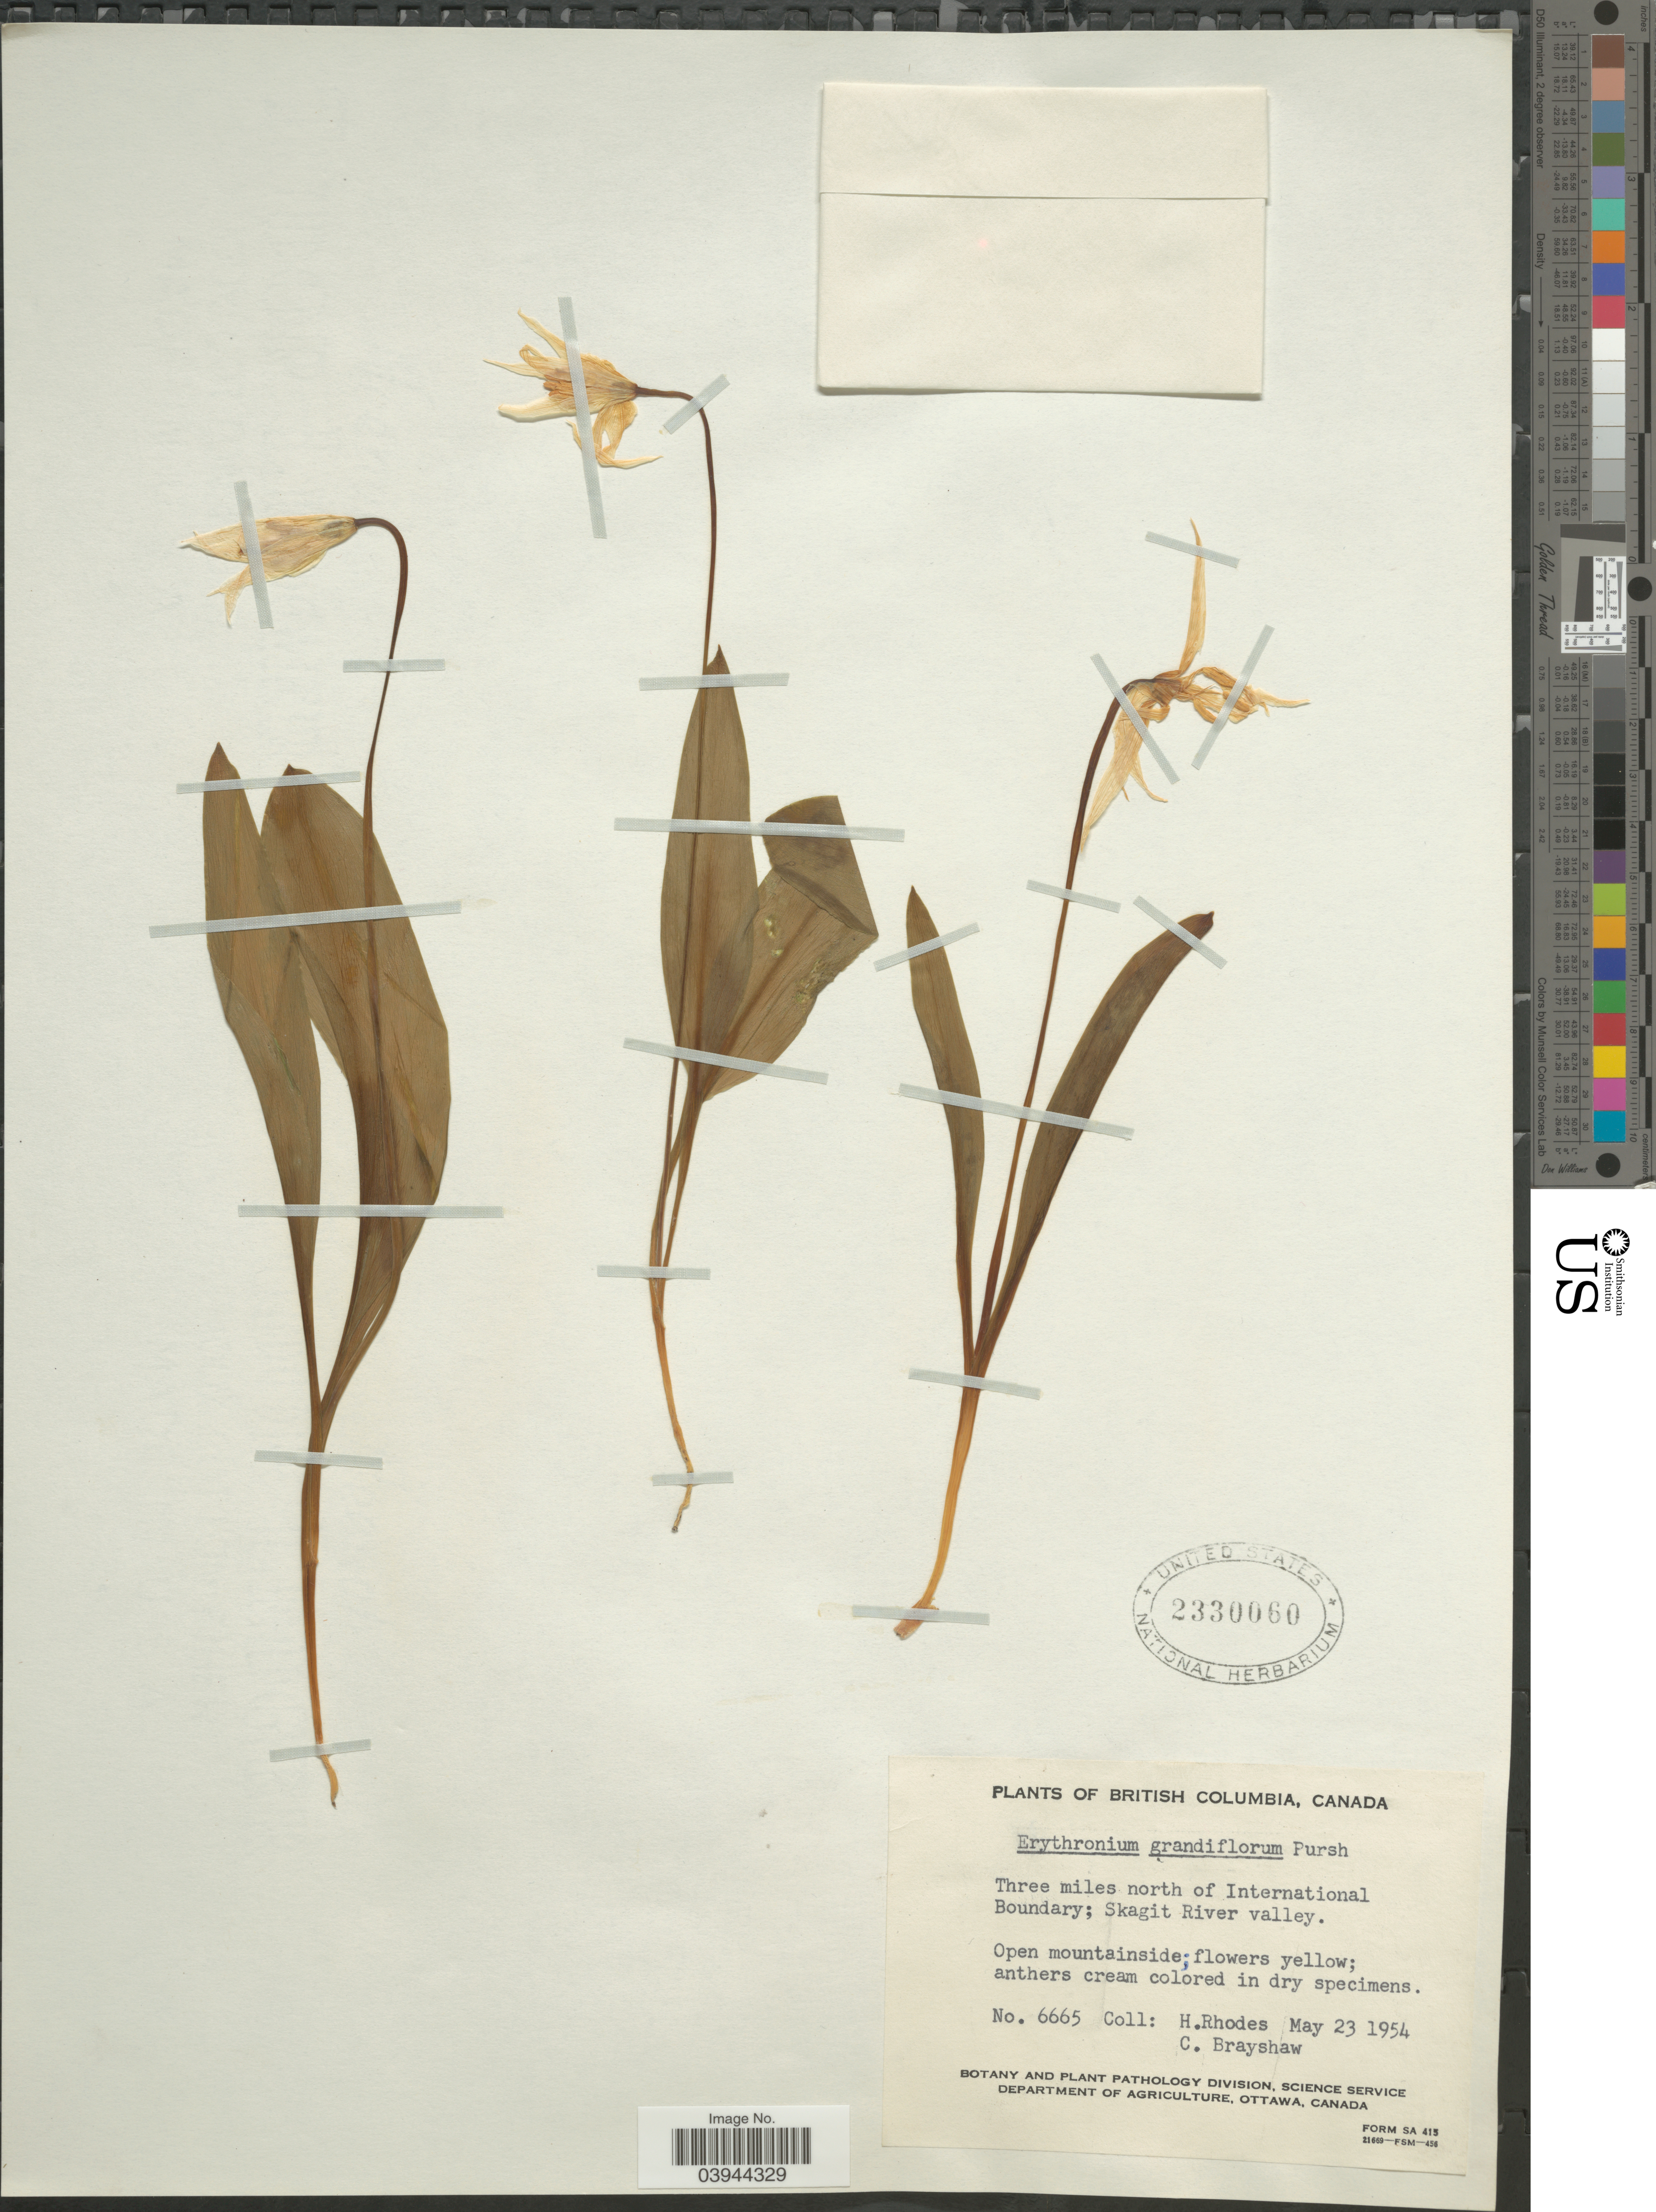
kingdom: Plantae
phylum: Tracheophyta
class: Liliopsida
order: Liliales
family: Liliaceae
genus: Erythronium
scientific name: Erythronium grandiflorum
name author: Pursh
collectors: H. Rhodes & C. Brayshaw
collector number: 6665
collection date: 1954-05-23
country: Canada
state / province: British Columbia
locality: Three miles north of International Boundary; Skagit River valley.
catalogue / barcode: US 2330060